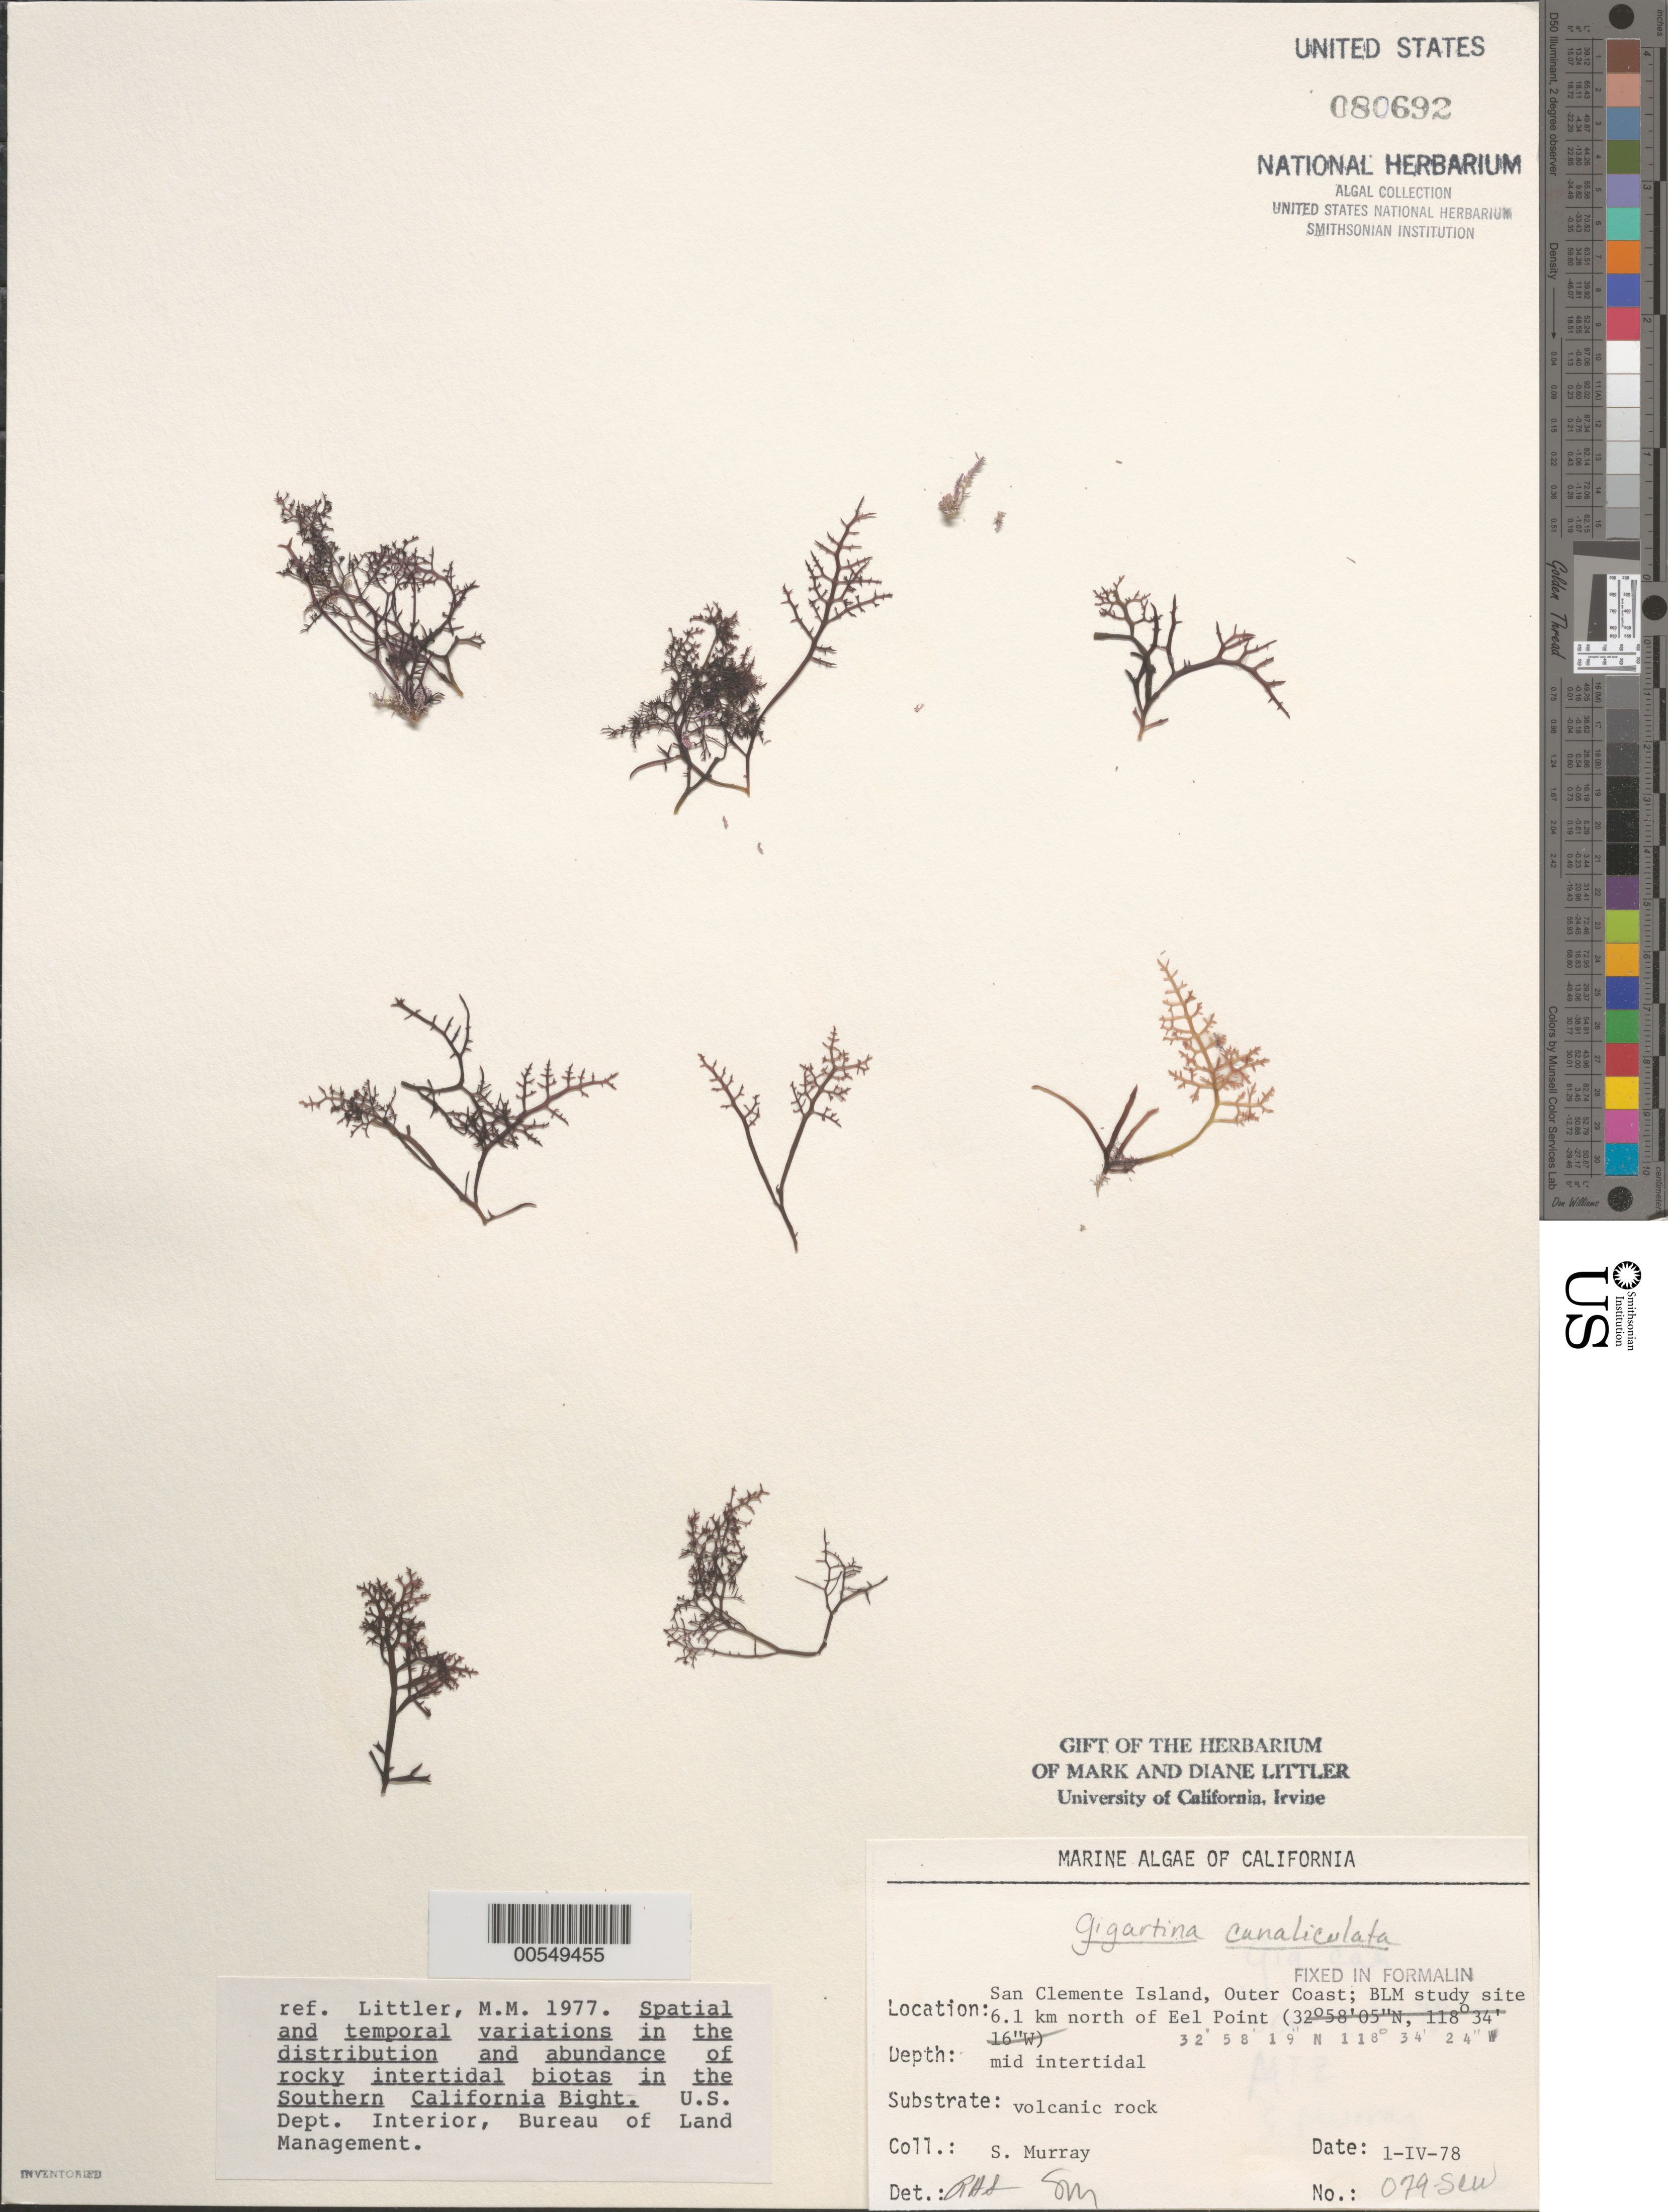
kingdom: Plantae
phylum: Rhodophyta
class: Florideophyceae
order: Gigartinales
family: Gigartinaceae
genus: Chondracanthus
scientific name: Chondracanthus canaliculatus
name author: (Harv.) Guiry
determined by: Algae name updating Project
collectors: S. N. Murray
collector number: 079-scw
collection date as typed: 01 Apr 1978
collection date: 1978-04-01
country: United States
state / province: California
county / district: Los Angeles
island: San Clemente Island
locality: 6.1 km north of Eel Point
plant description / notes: BLM-SOCALBIGHT Rocky Intertidal Survey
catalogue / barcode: US 80692